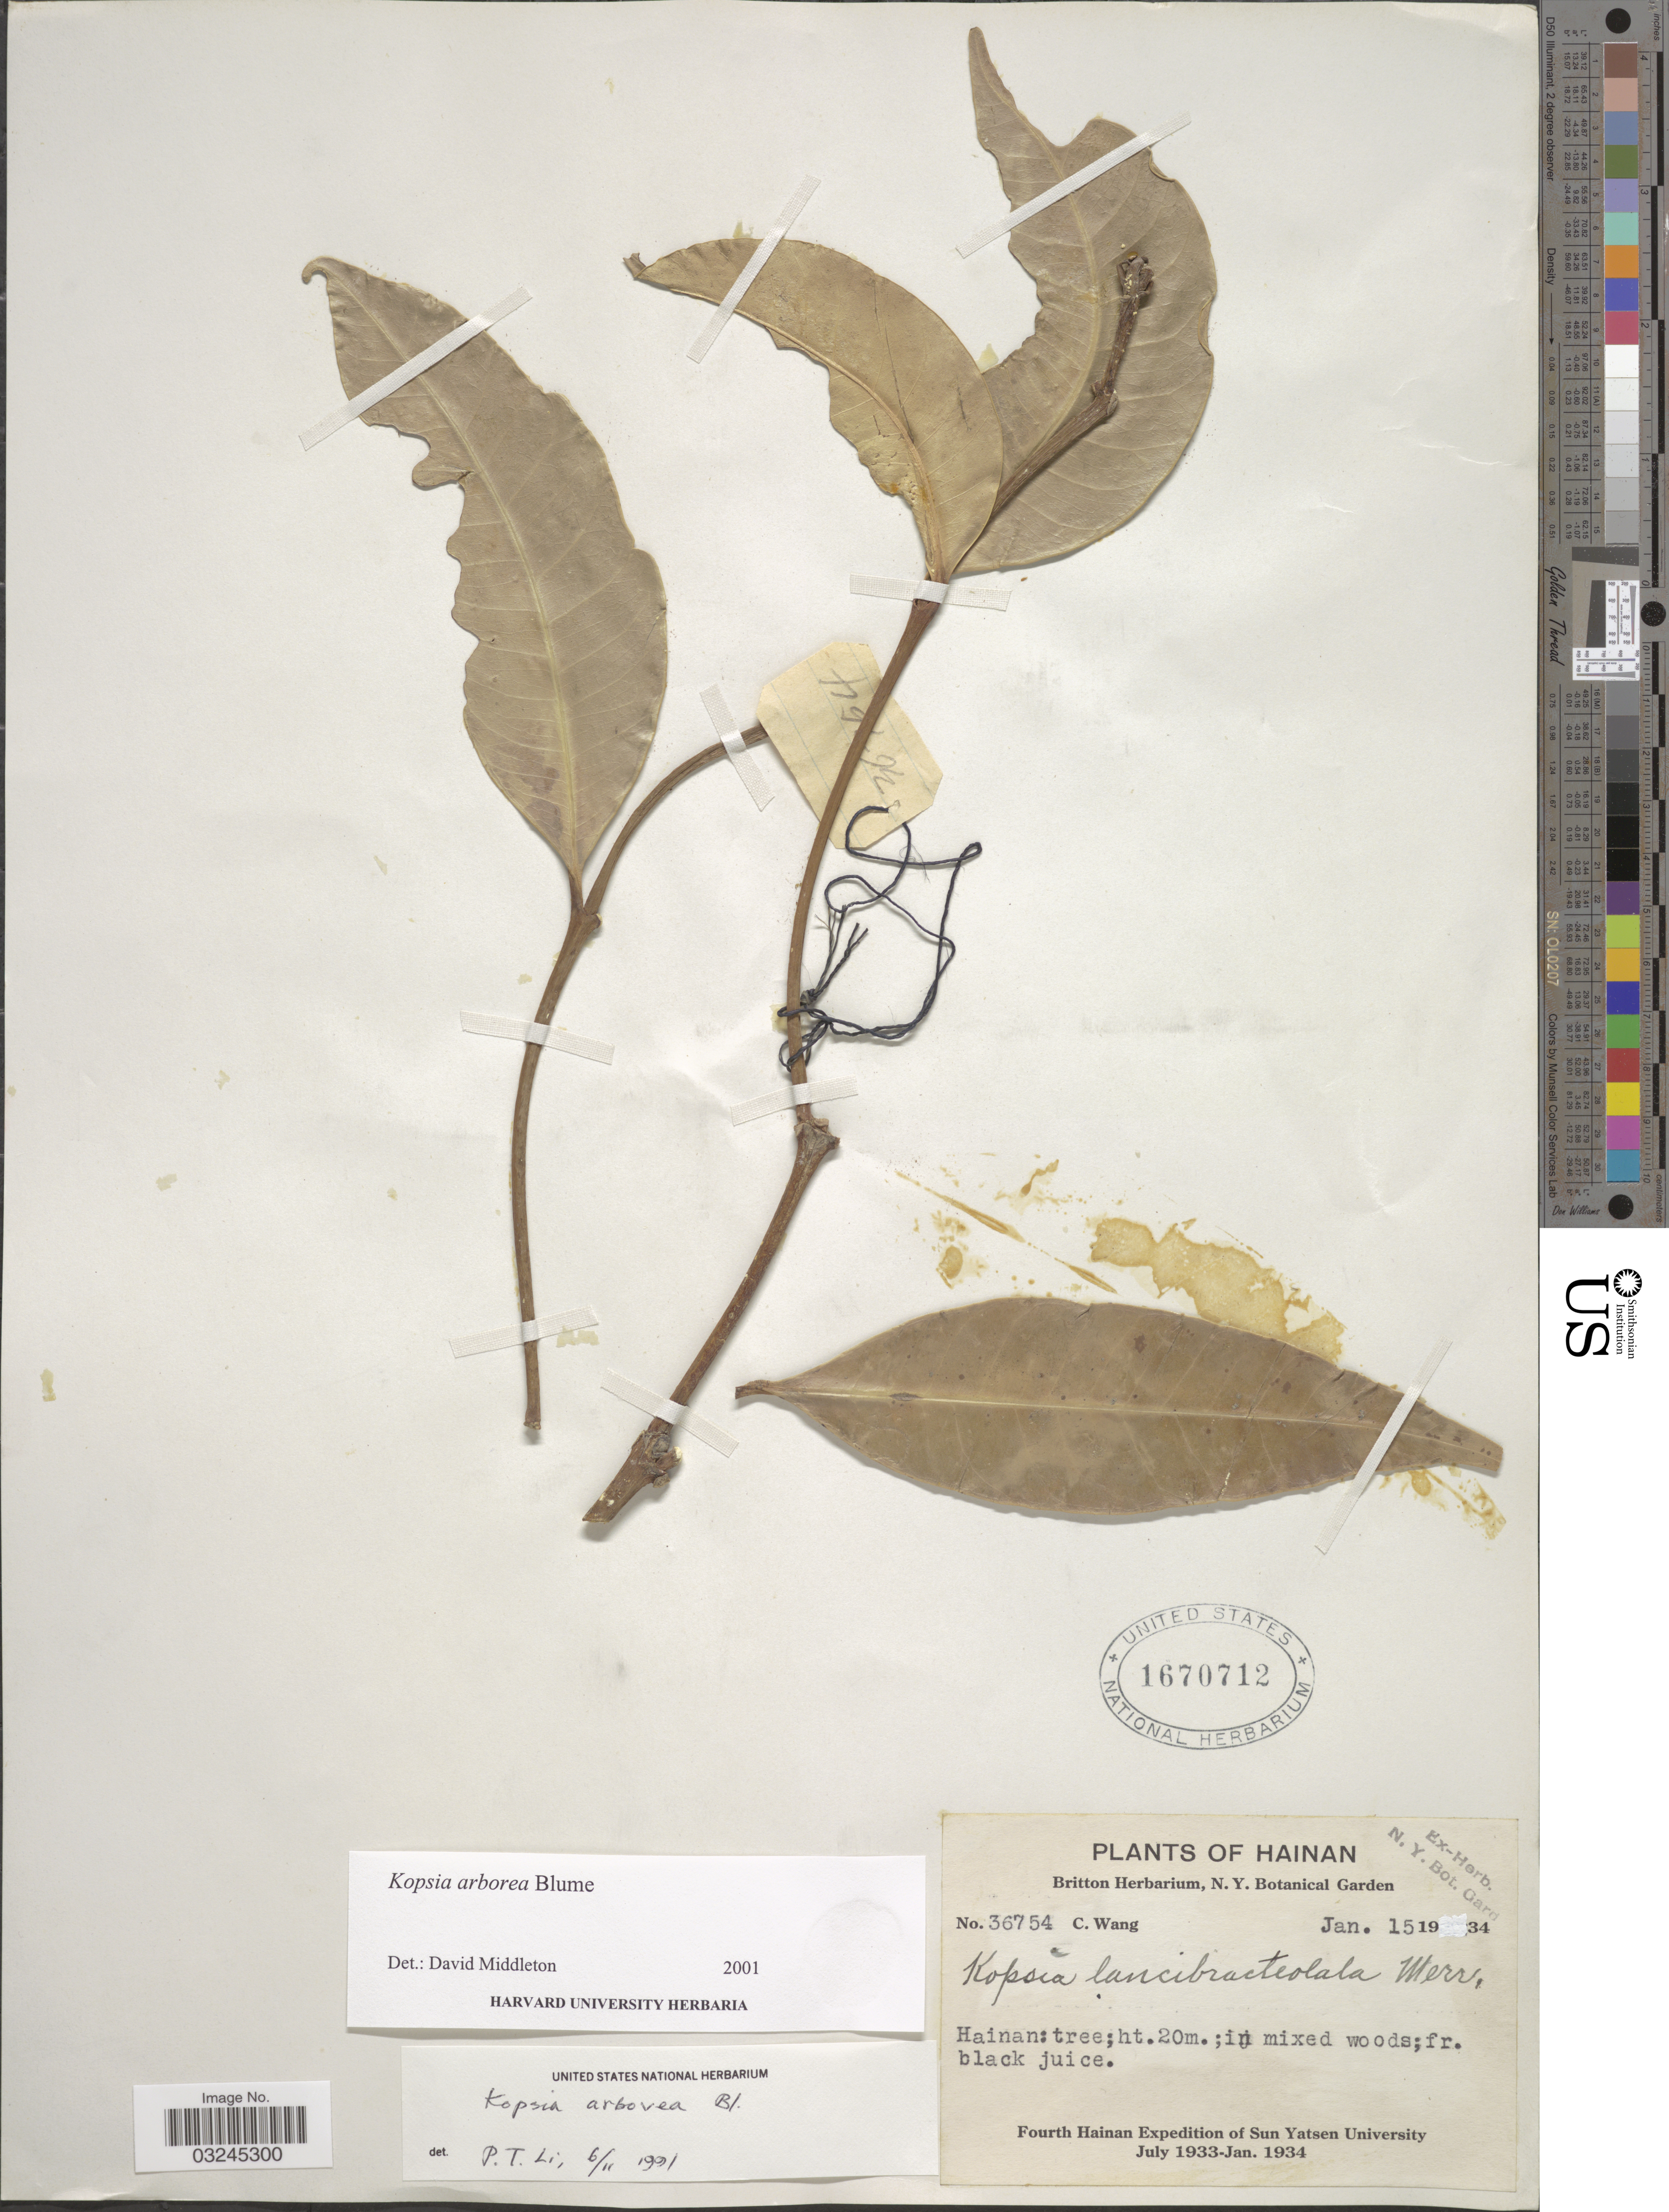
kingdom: Plantae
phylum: Tracheophyta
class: Magnoliopsida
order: Gentianales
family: Apocynaceae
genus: Kopsia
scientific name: Kopsia arborea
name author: Blume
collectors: C. Wang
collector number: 36754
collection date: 1934-01-15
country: China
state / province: Hainan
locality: Hainan.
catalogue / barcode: US 1670712